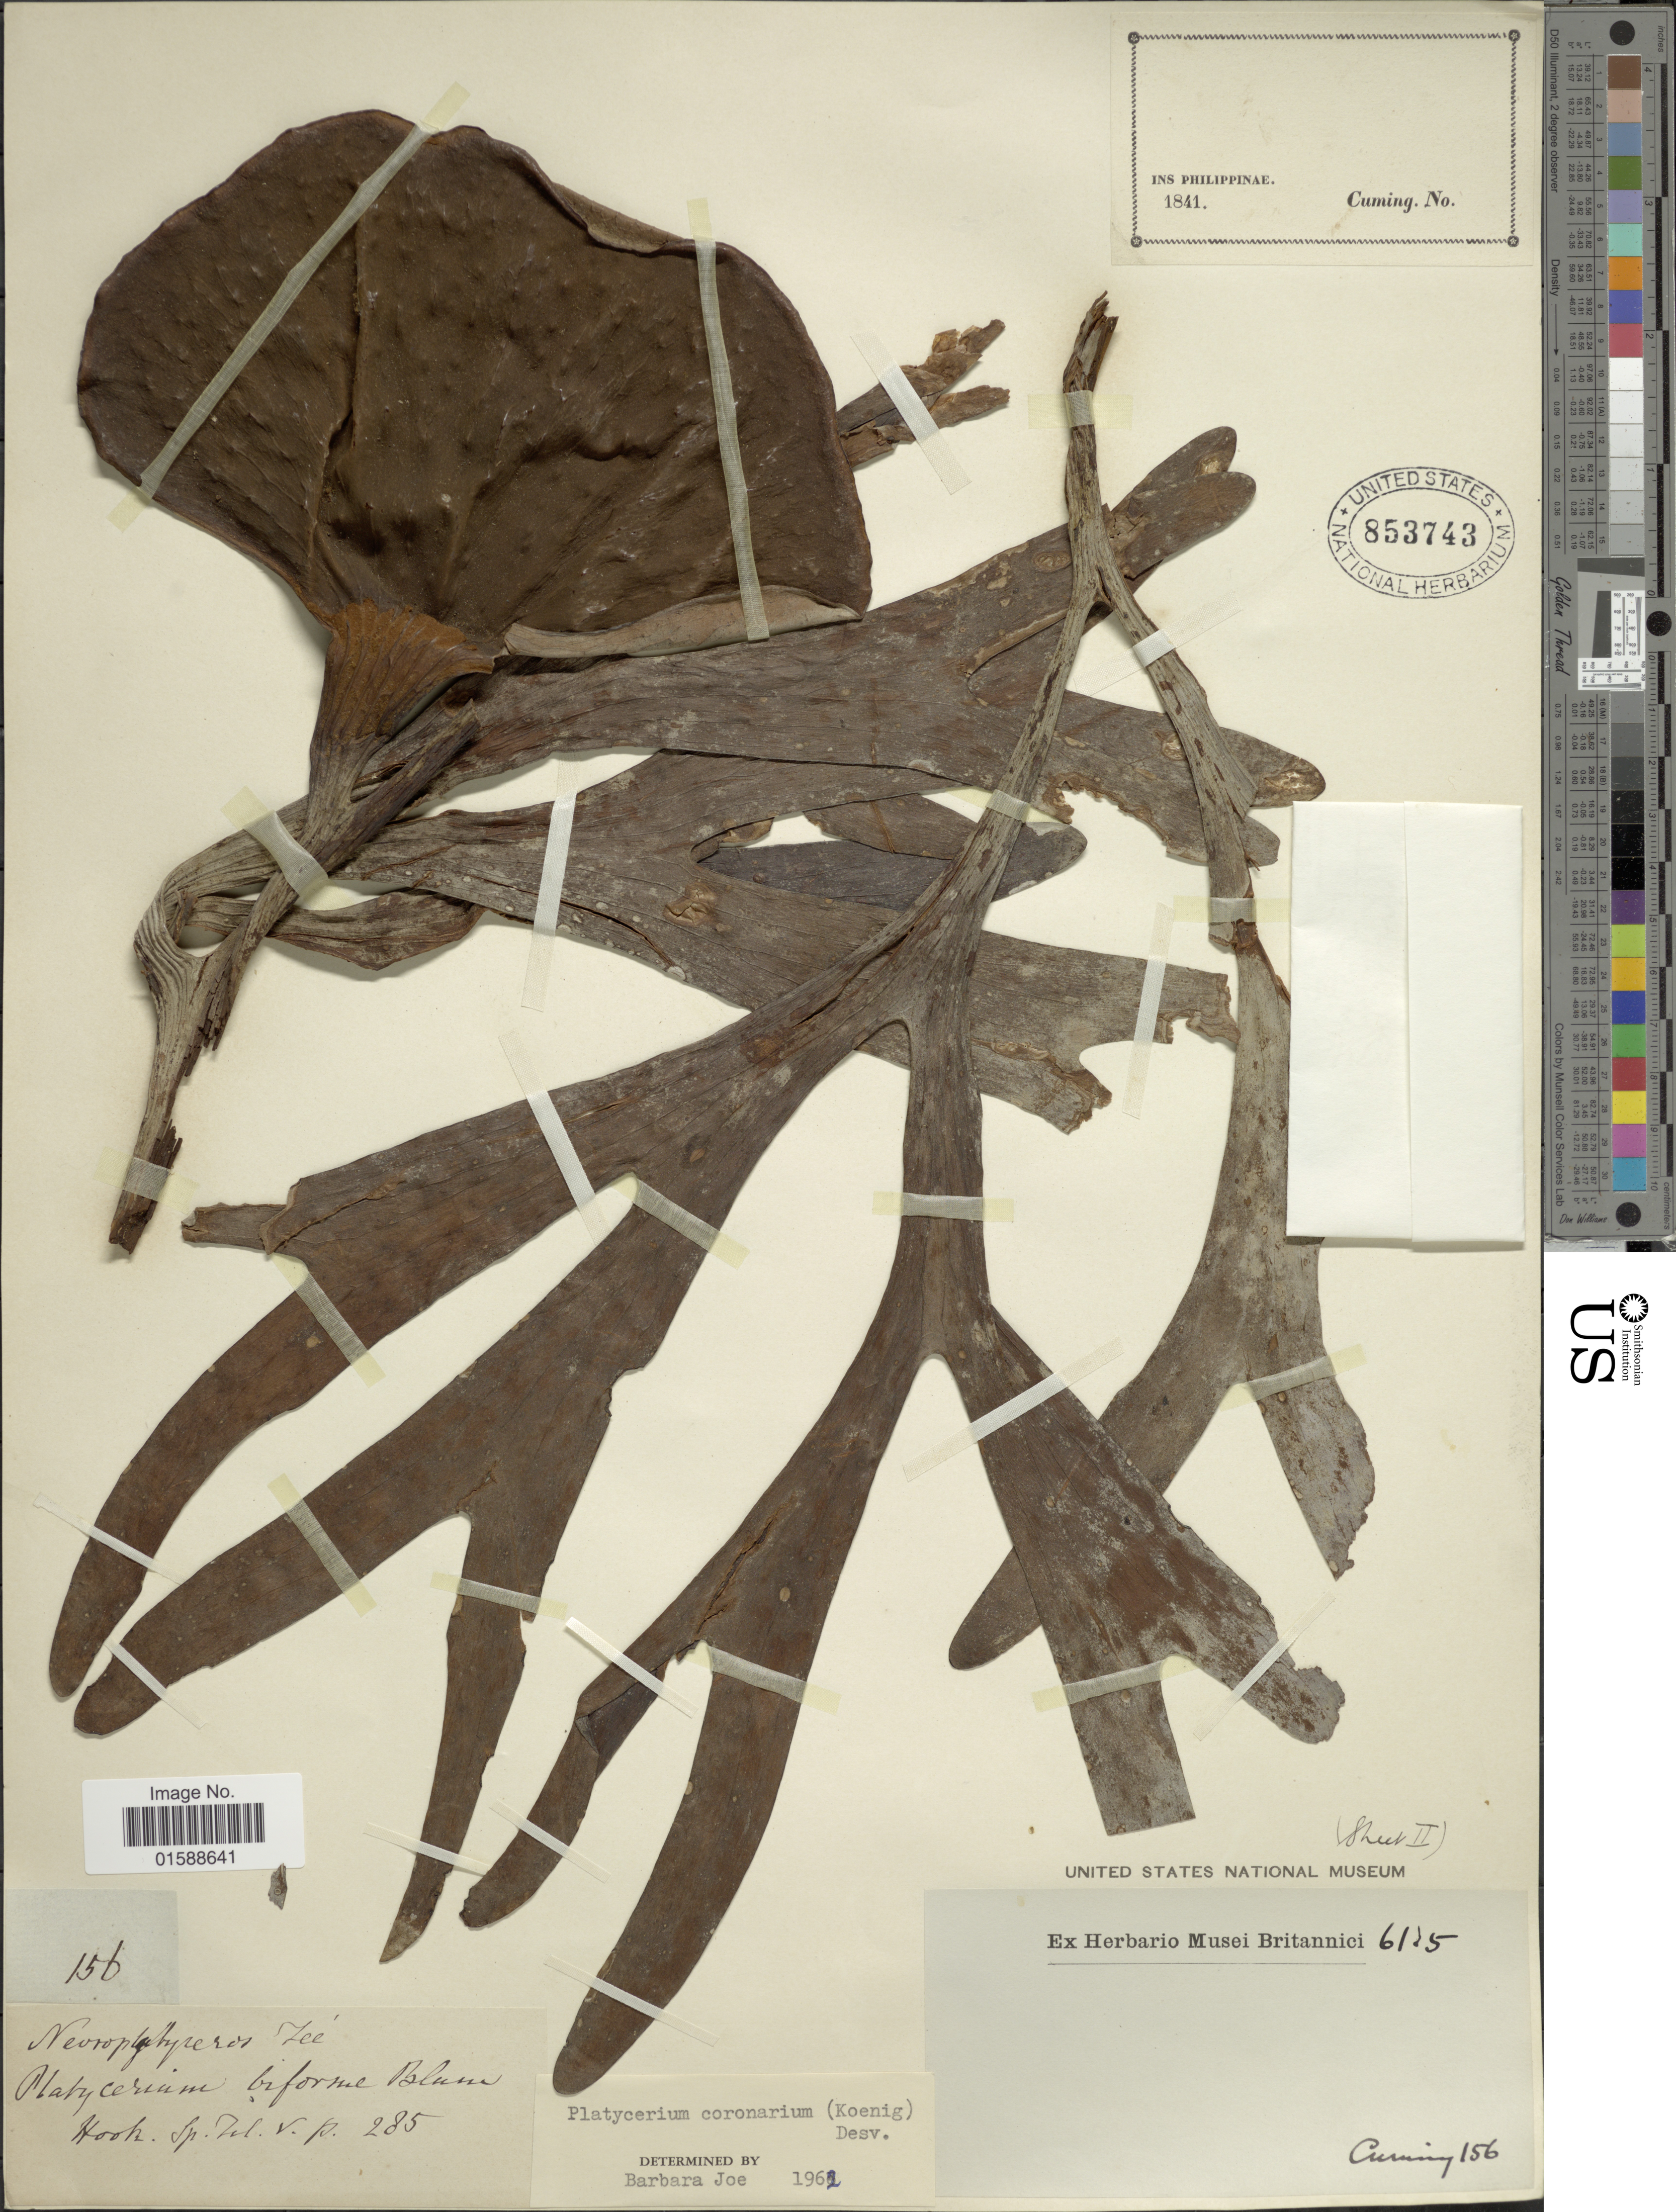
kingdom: Plantae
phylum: Tracheophyta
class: Polypodiopsida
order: Polypodiales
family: Polypodiaceae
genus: Platycerium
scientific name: Platycerium coronarium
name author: (K.D. Koenig ex O.F. Müll.) Desv.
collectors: -. Cuming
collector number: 156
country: Philippines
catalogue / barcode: US 853743